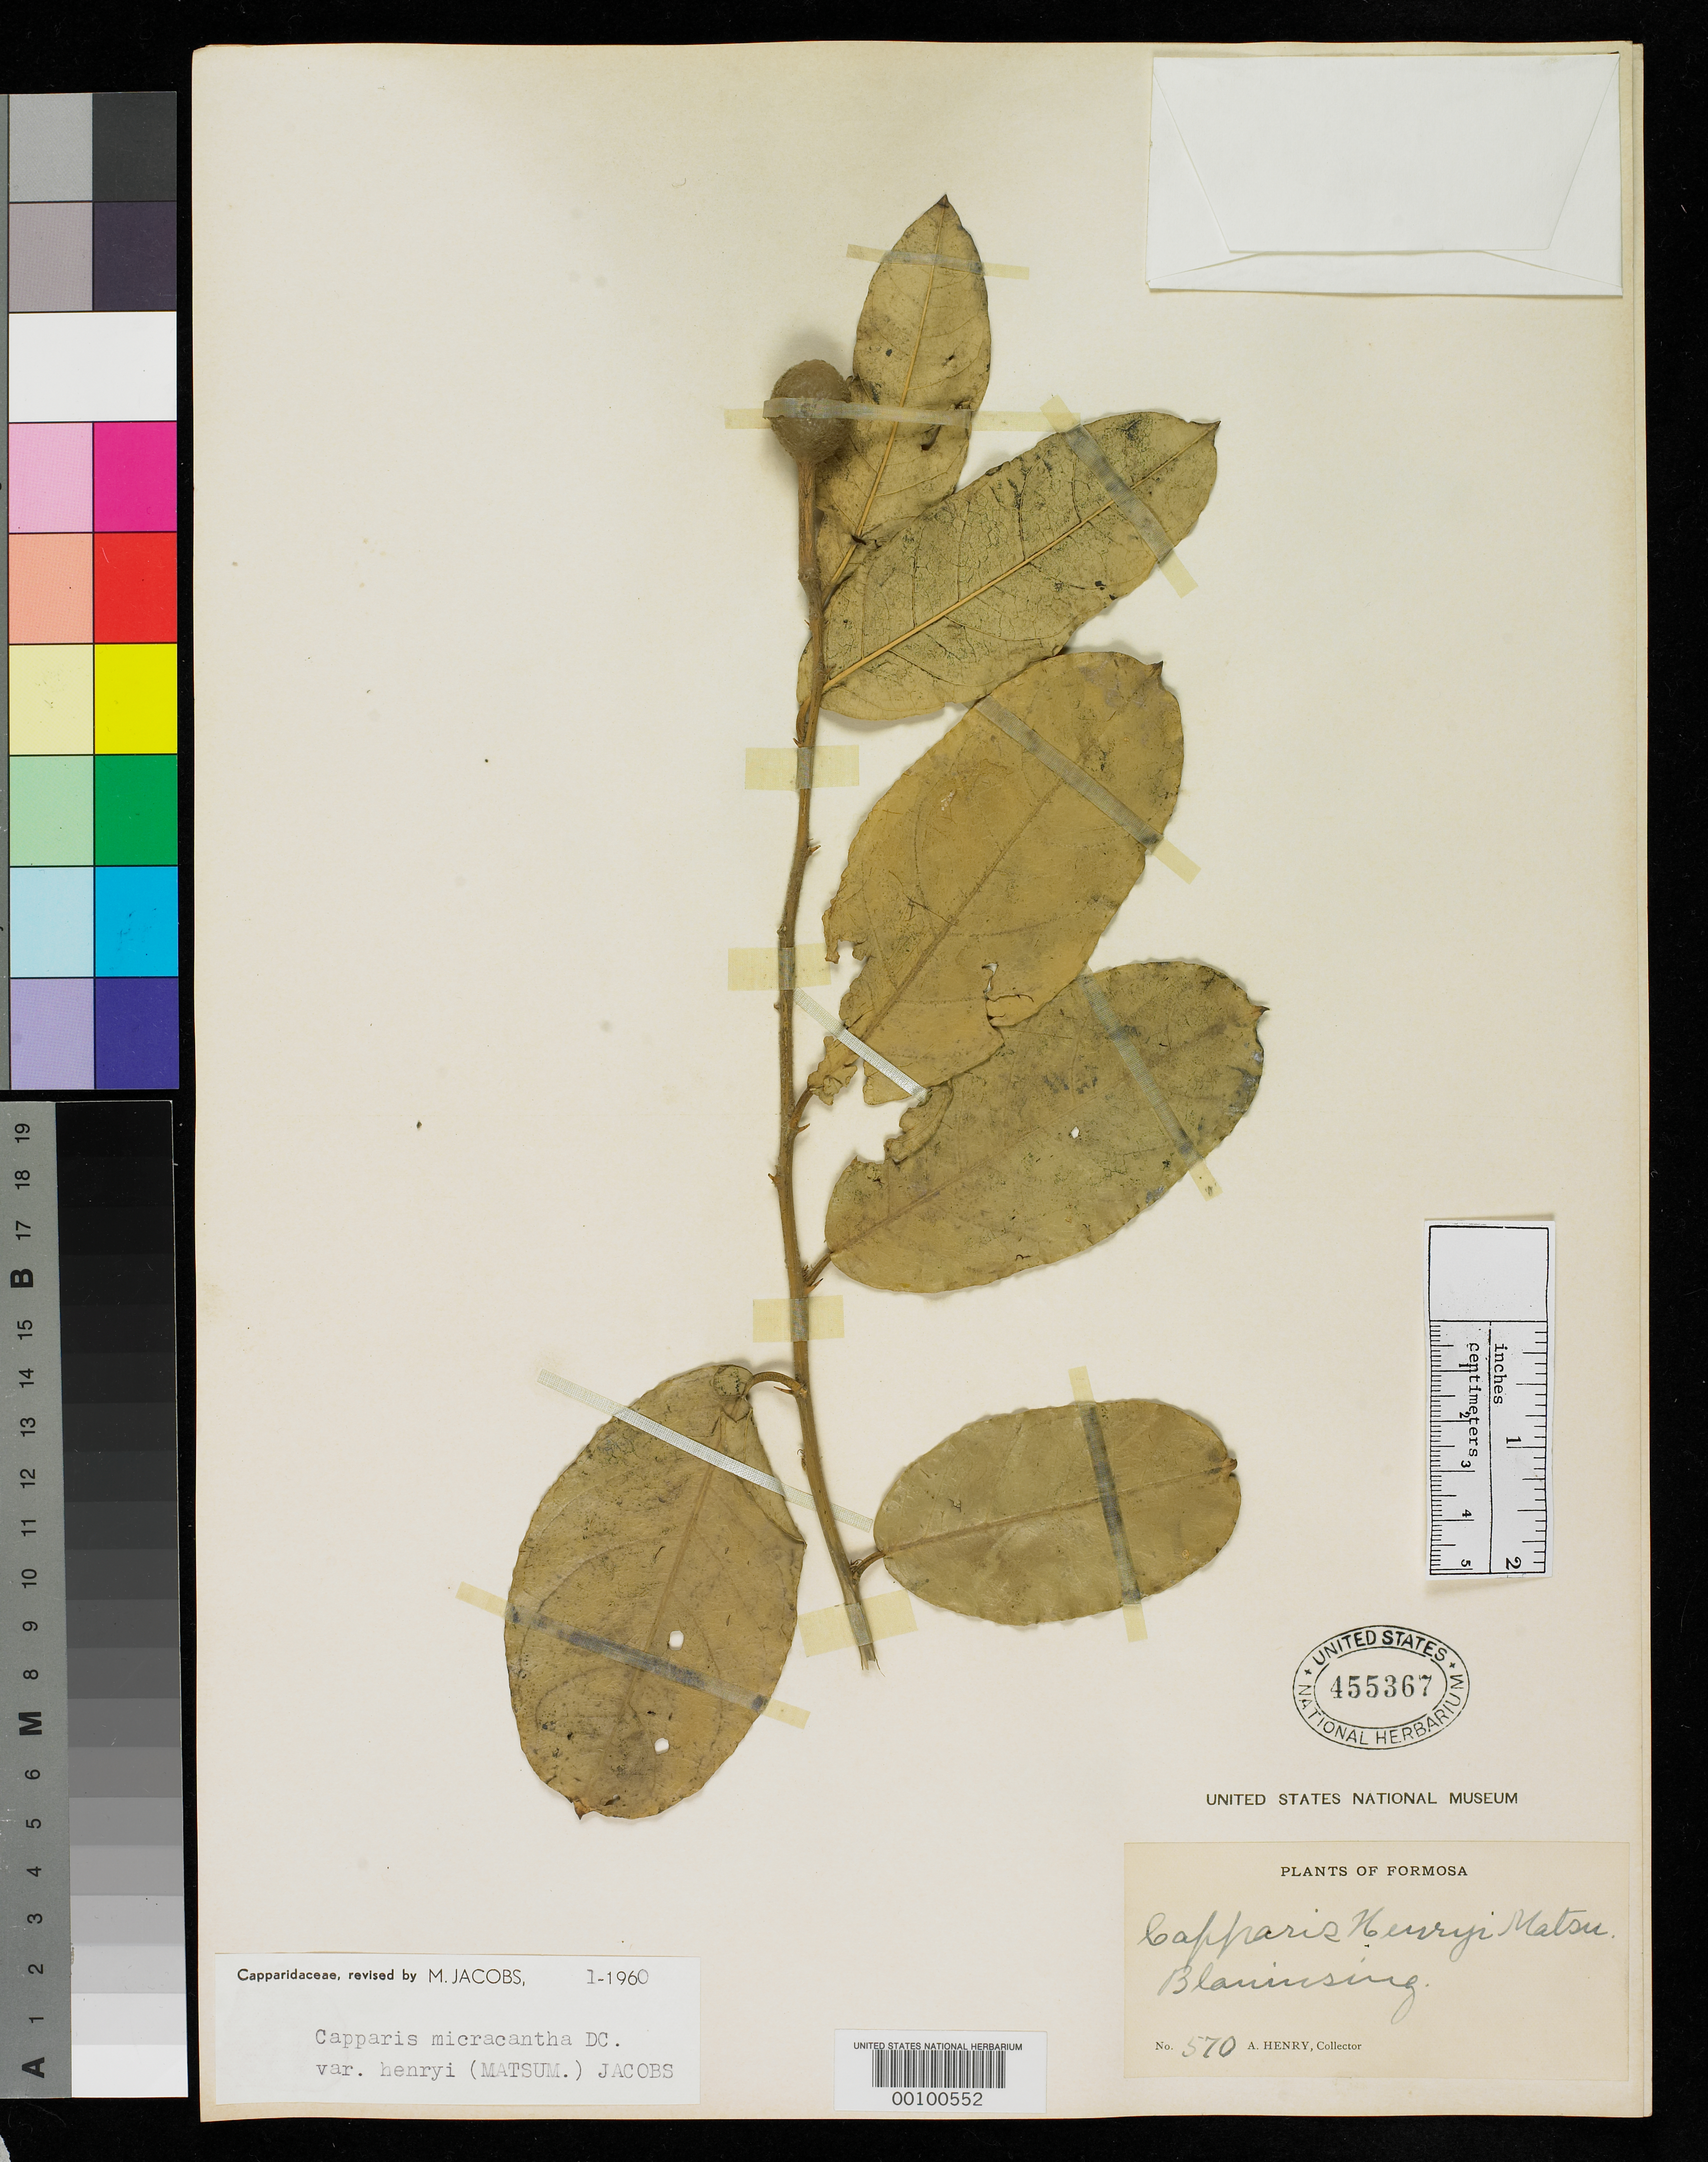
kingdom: Plantae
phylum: Tracheophyta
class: Magnoliopsida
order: Brassicales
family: Capparaceae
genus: Capparis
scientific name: Capparis henryi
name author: Matsum.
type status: Type Collection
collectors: A. Henry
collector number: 570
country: Taiwan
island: Taiwan [Formosa]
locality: Kao-hsiung "Takow", (country as "Formosa").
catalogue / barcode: US 455367